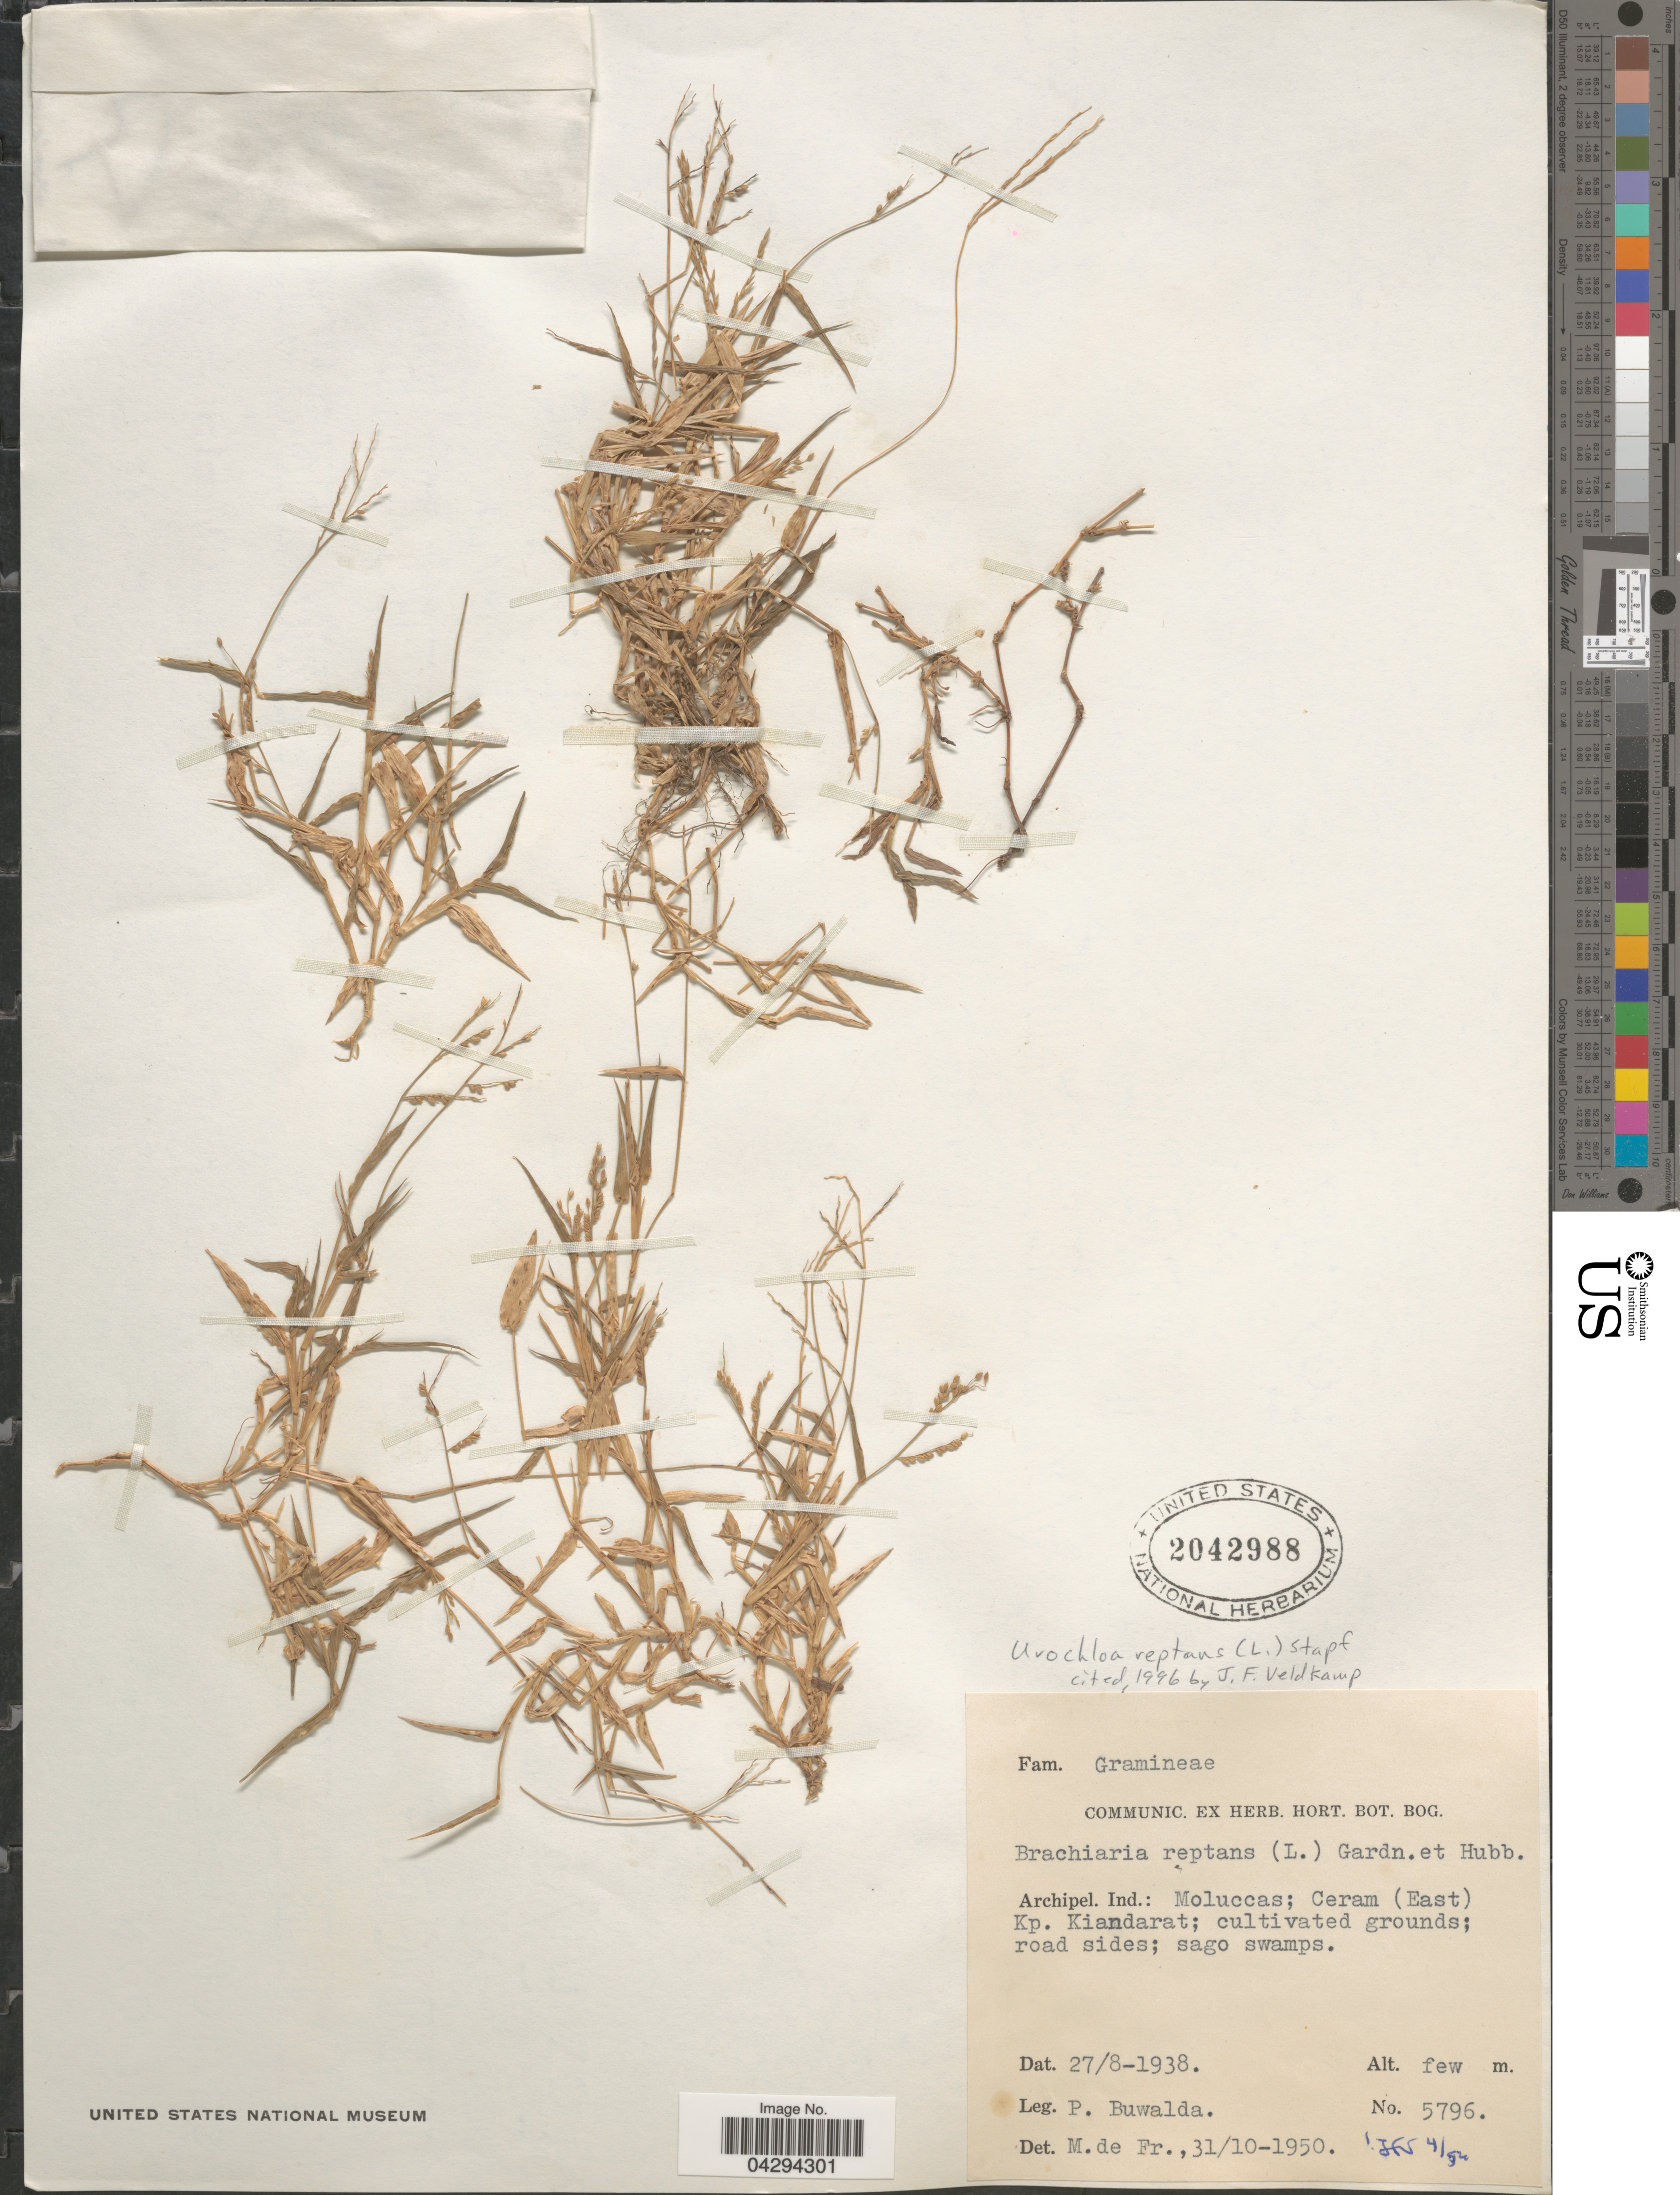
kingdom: Plantae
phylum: Tracheophyta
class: Liliopsida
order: Poales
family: Poaceae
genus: Urochloa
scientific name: Urochloa reptans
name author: (L.) Stapf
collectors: P. Buwalda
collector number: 5796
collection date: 1938-08-27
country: Indonesia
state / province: Maluku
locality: Archipel. Ind.: Moluccas; Ceram (East). Kp. Kiandarat; cultivated grounds; road sides; sago swamps.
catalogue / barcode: US 2042988